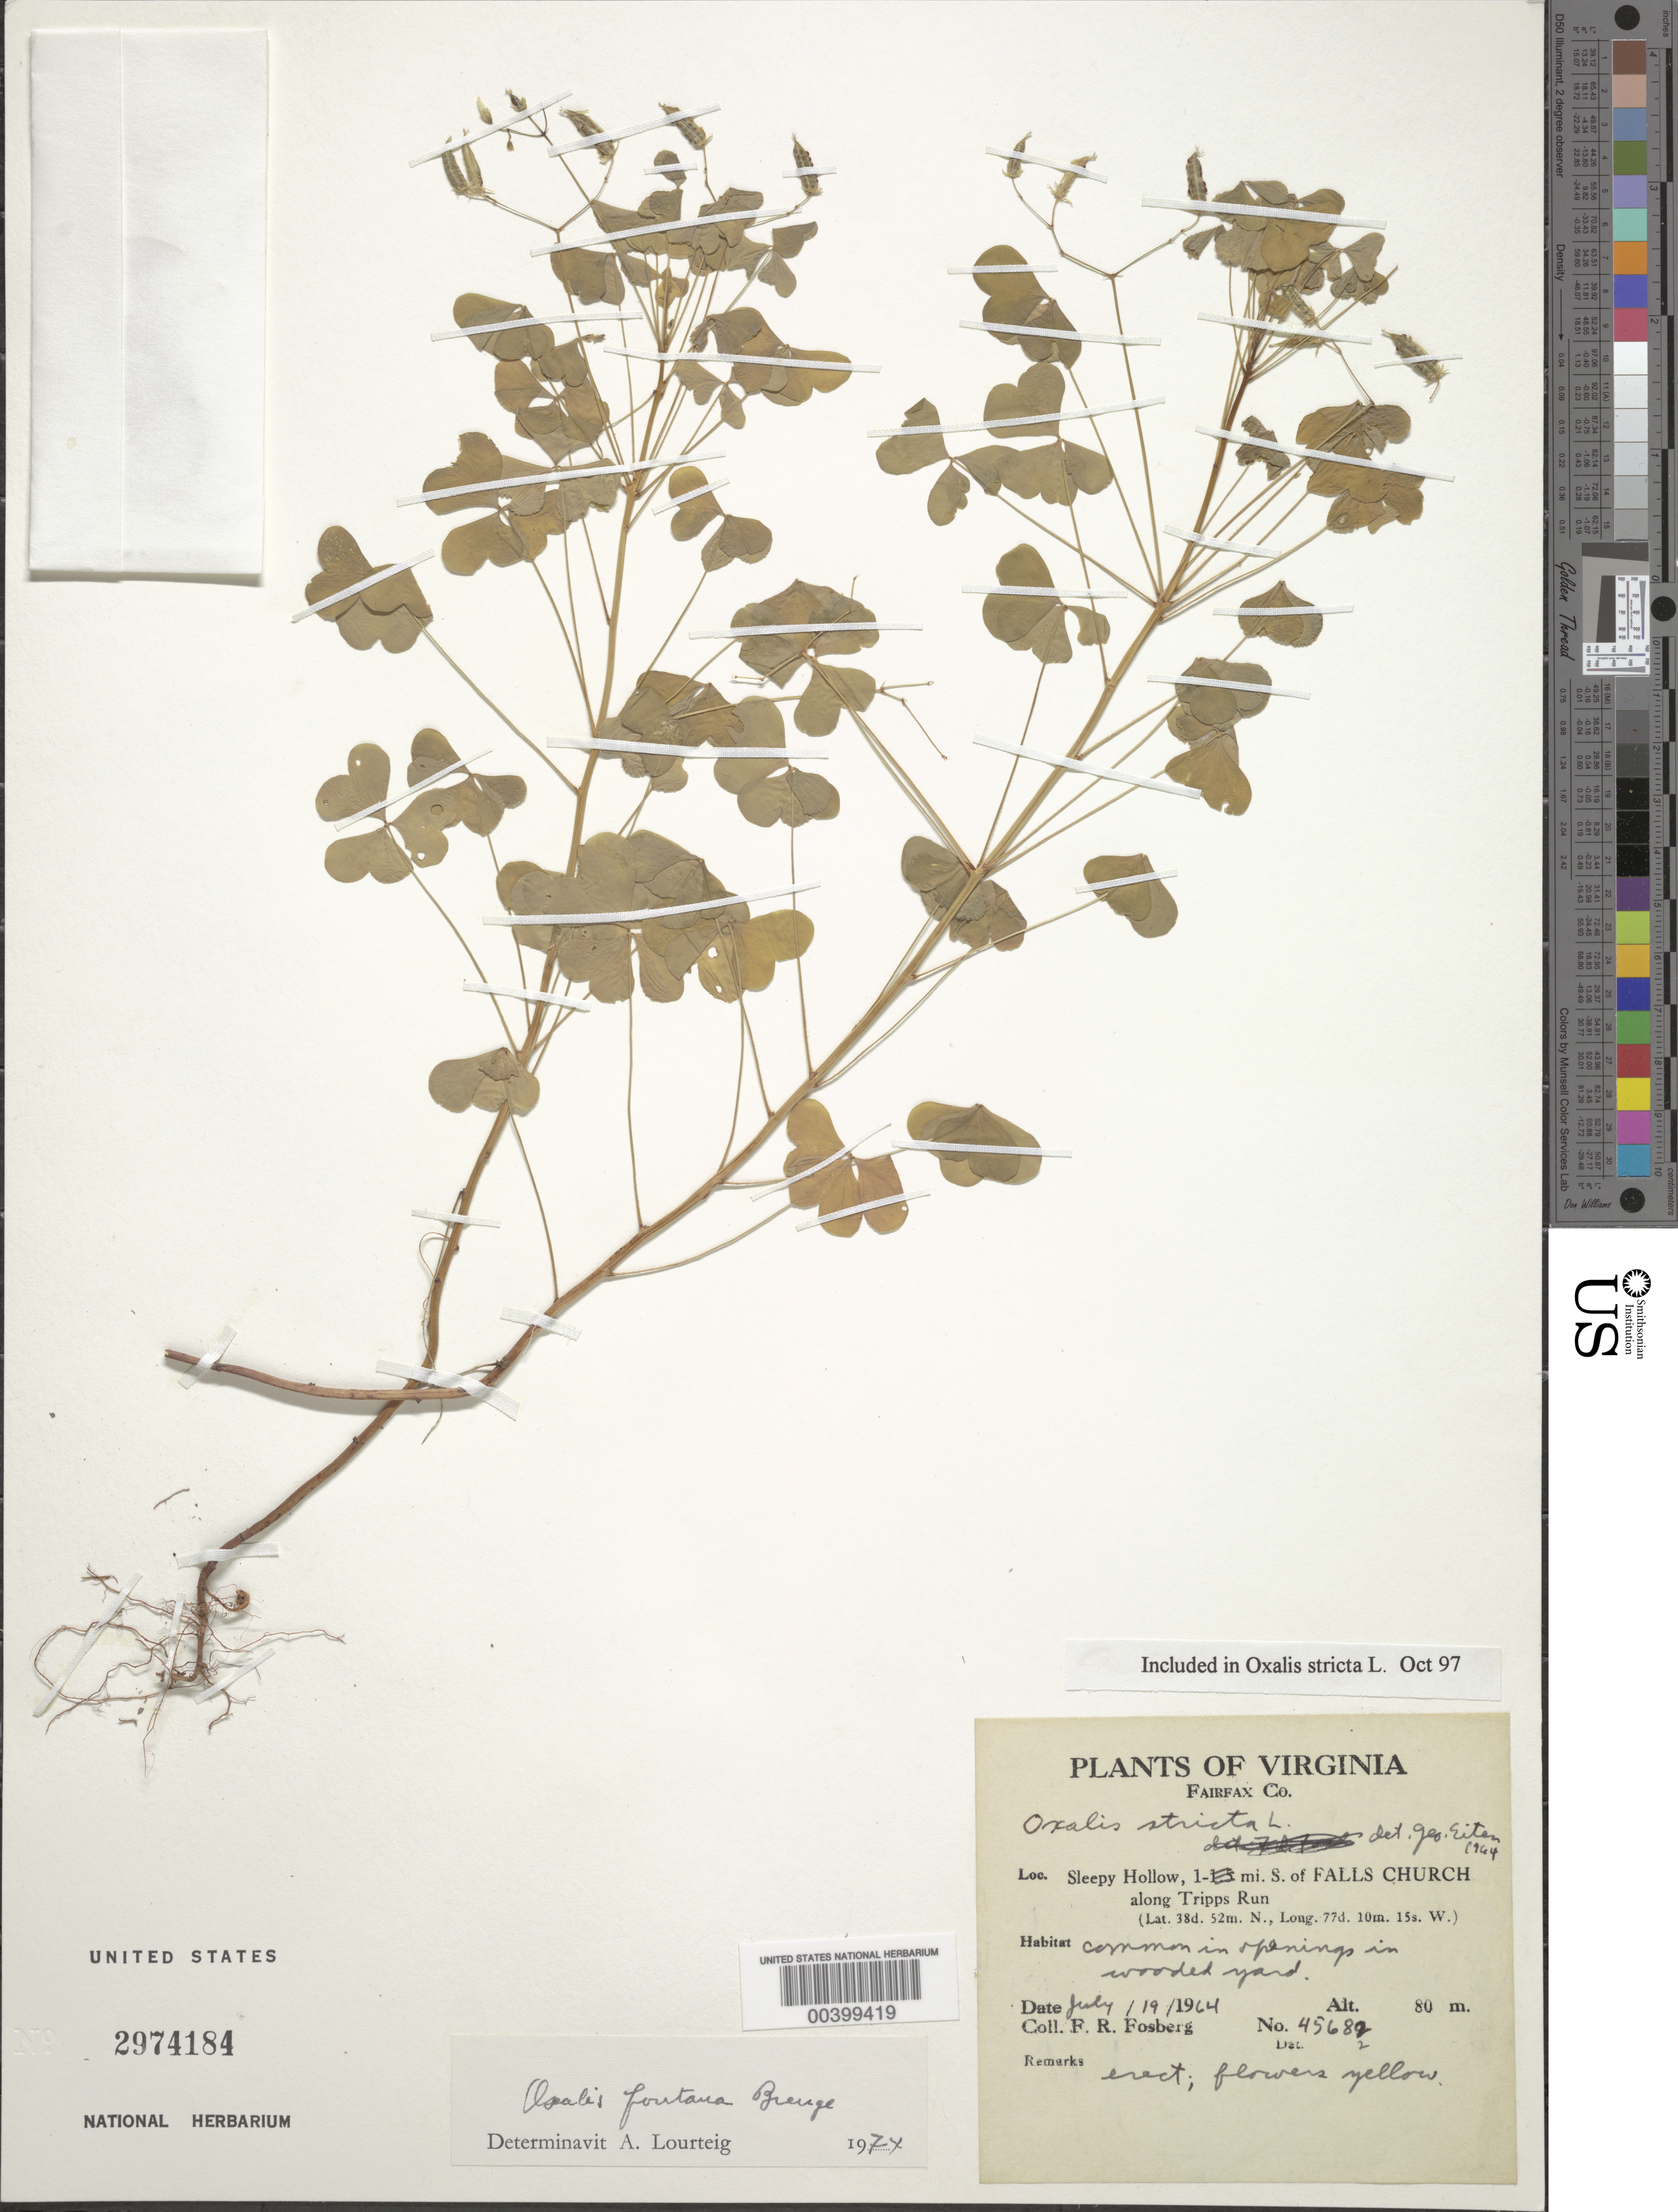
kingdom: Plantae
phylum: Tracheophyta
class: Magnoliopsida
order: Oxalidales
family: Oxalidaceae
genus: Oxalis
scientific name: Oxalis stricta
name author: L.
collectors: F. R. Fosberg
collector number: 45682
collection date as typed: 19 Jul 1964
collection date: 1964-07-19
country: United States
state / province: Virginia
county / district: Fairfax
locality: Sleepy Hollow, south of Falls Church, Tripps Run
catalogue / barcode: US 2974184